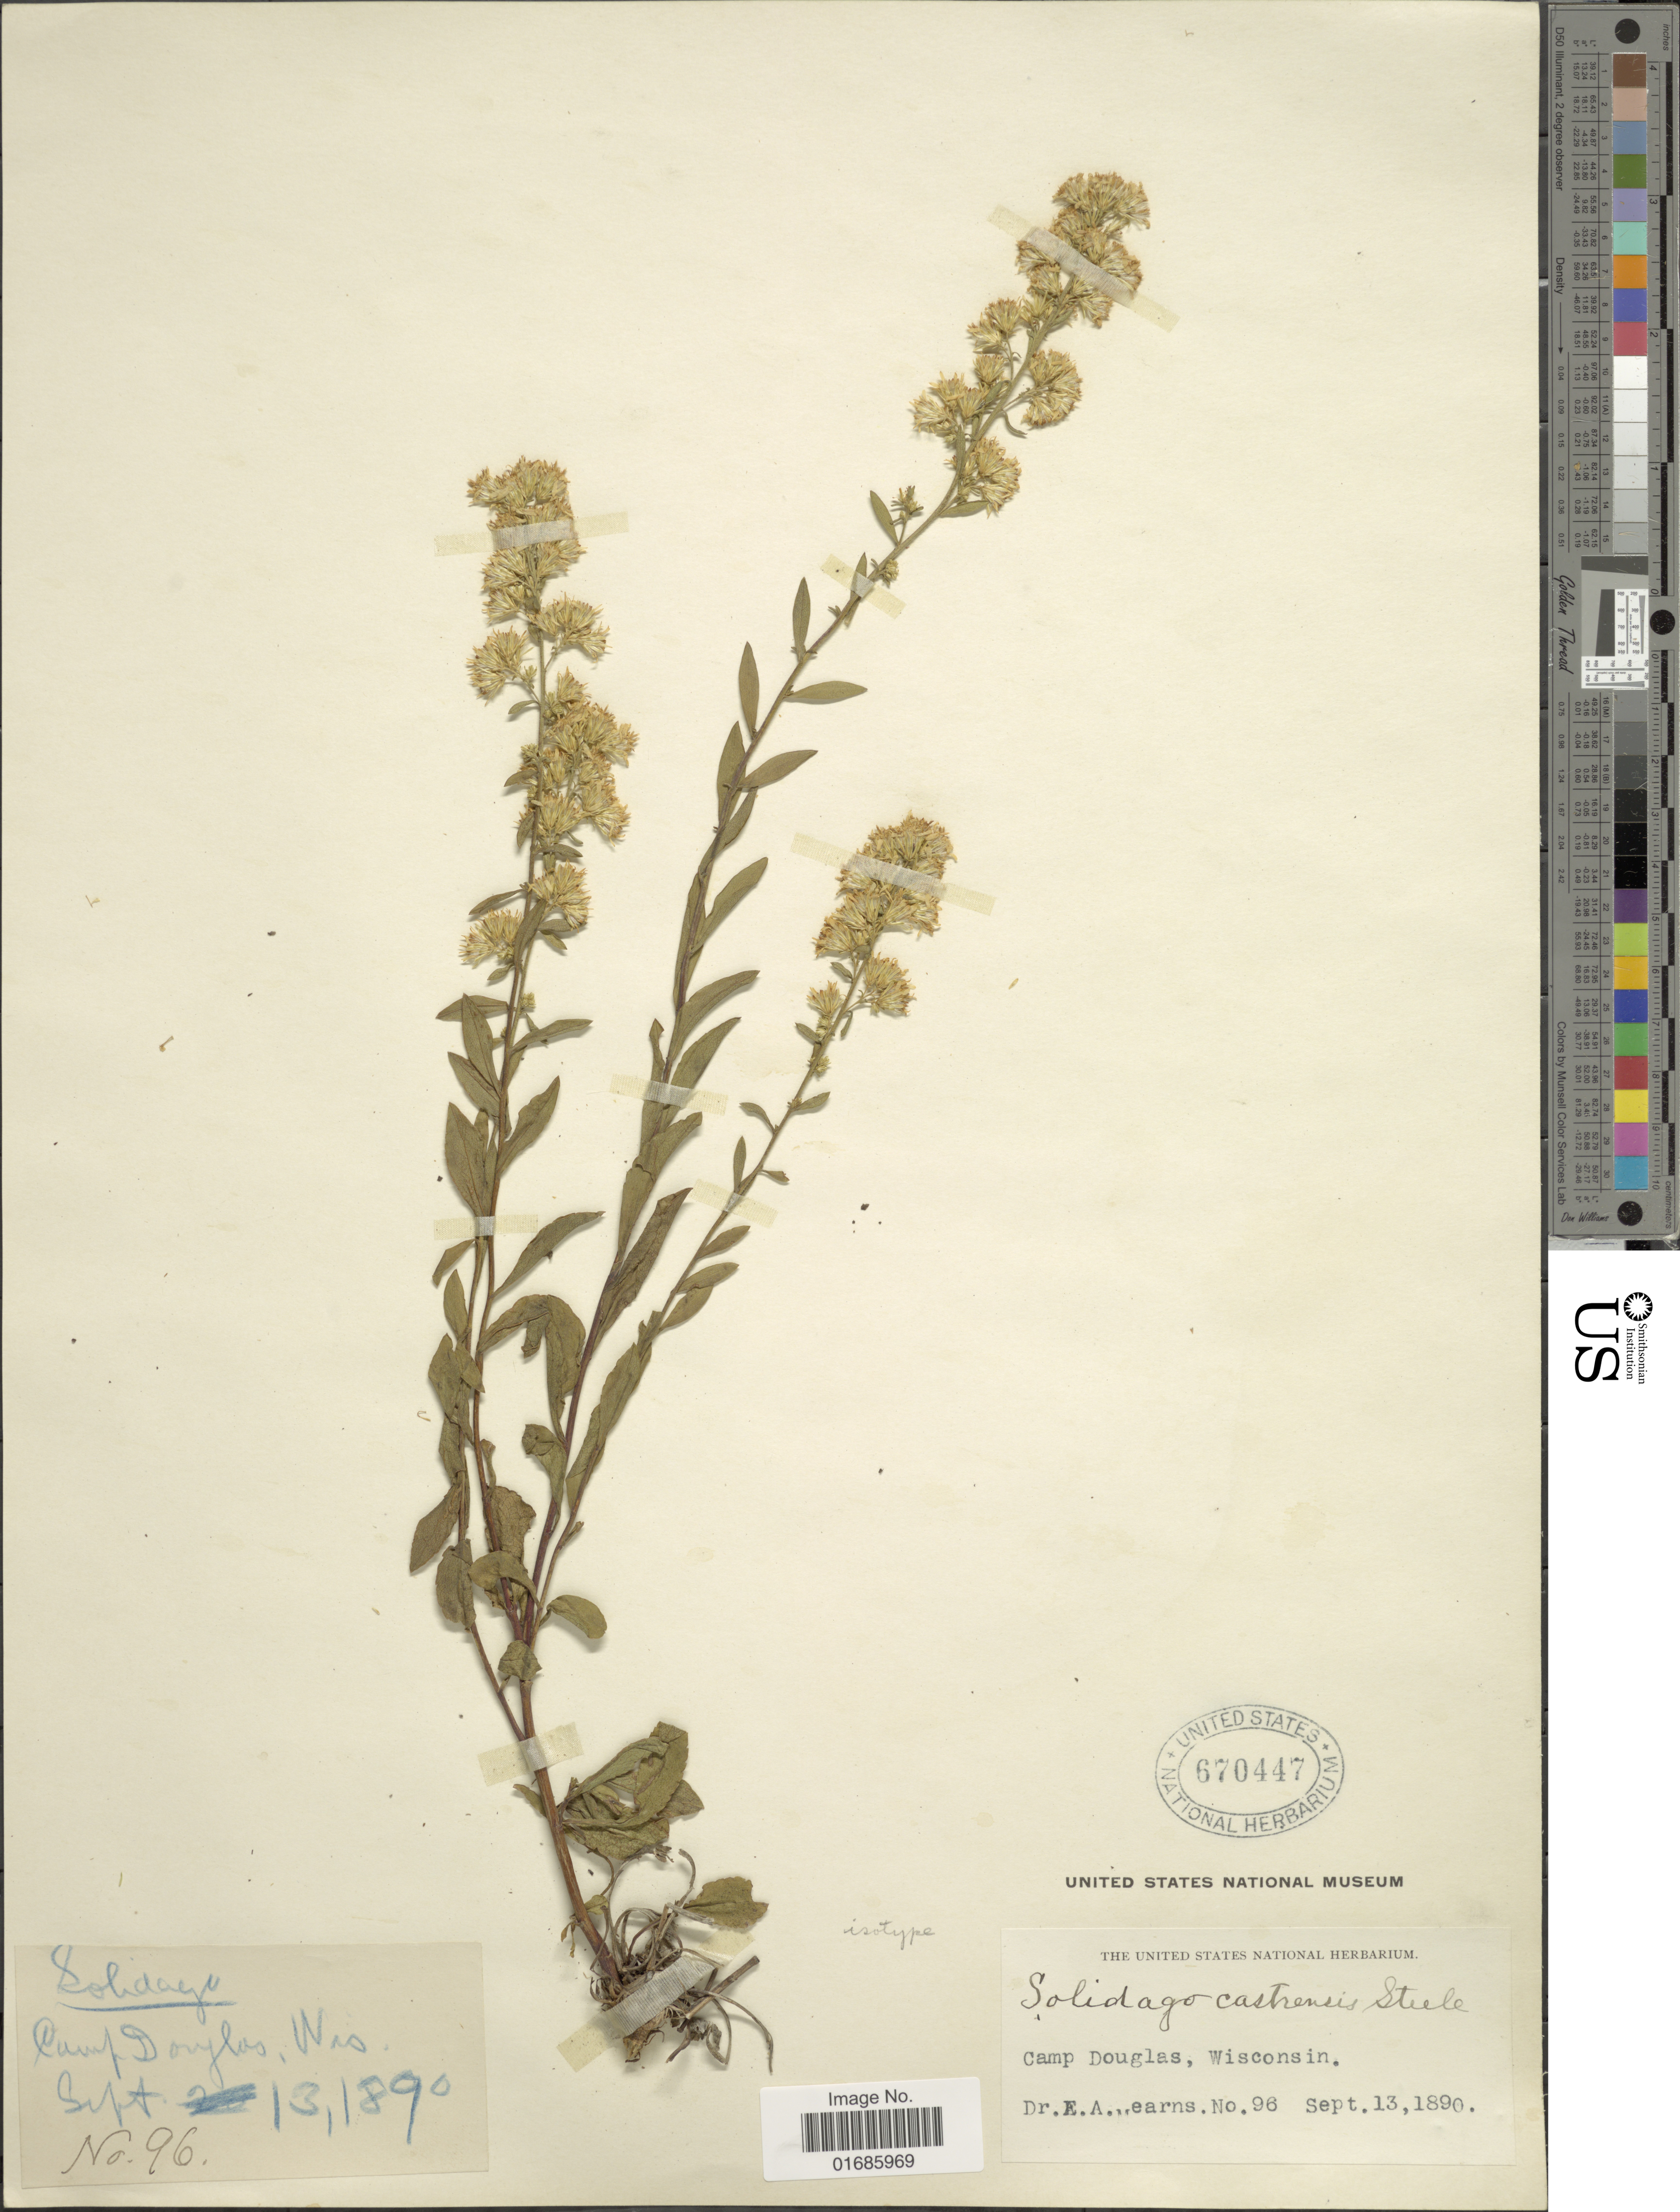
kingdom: Plantae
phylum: Tracheophyta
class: Magnoliopsida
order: Asterales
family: Asteraceae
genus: Solidago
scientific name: Solidago castrensis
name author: E.S. Steele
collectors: E. A. Mearns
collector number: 96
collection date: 1890-09-13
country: United States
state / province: Wisconsin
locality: Camp Douglas, Wis.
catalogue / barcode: US 670447